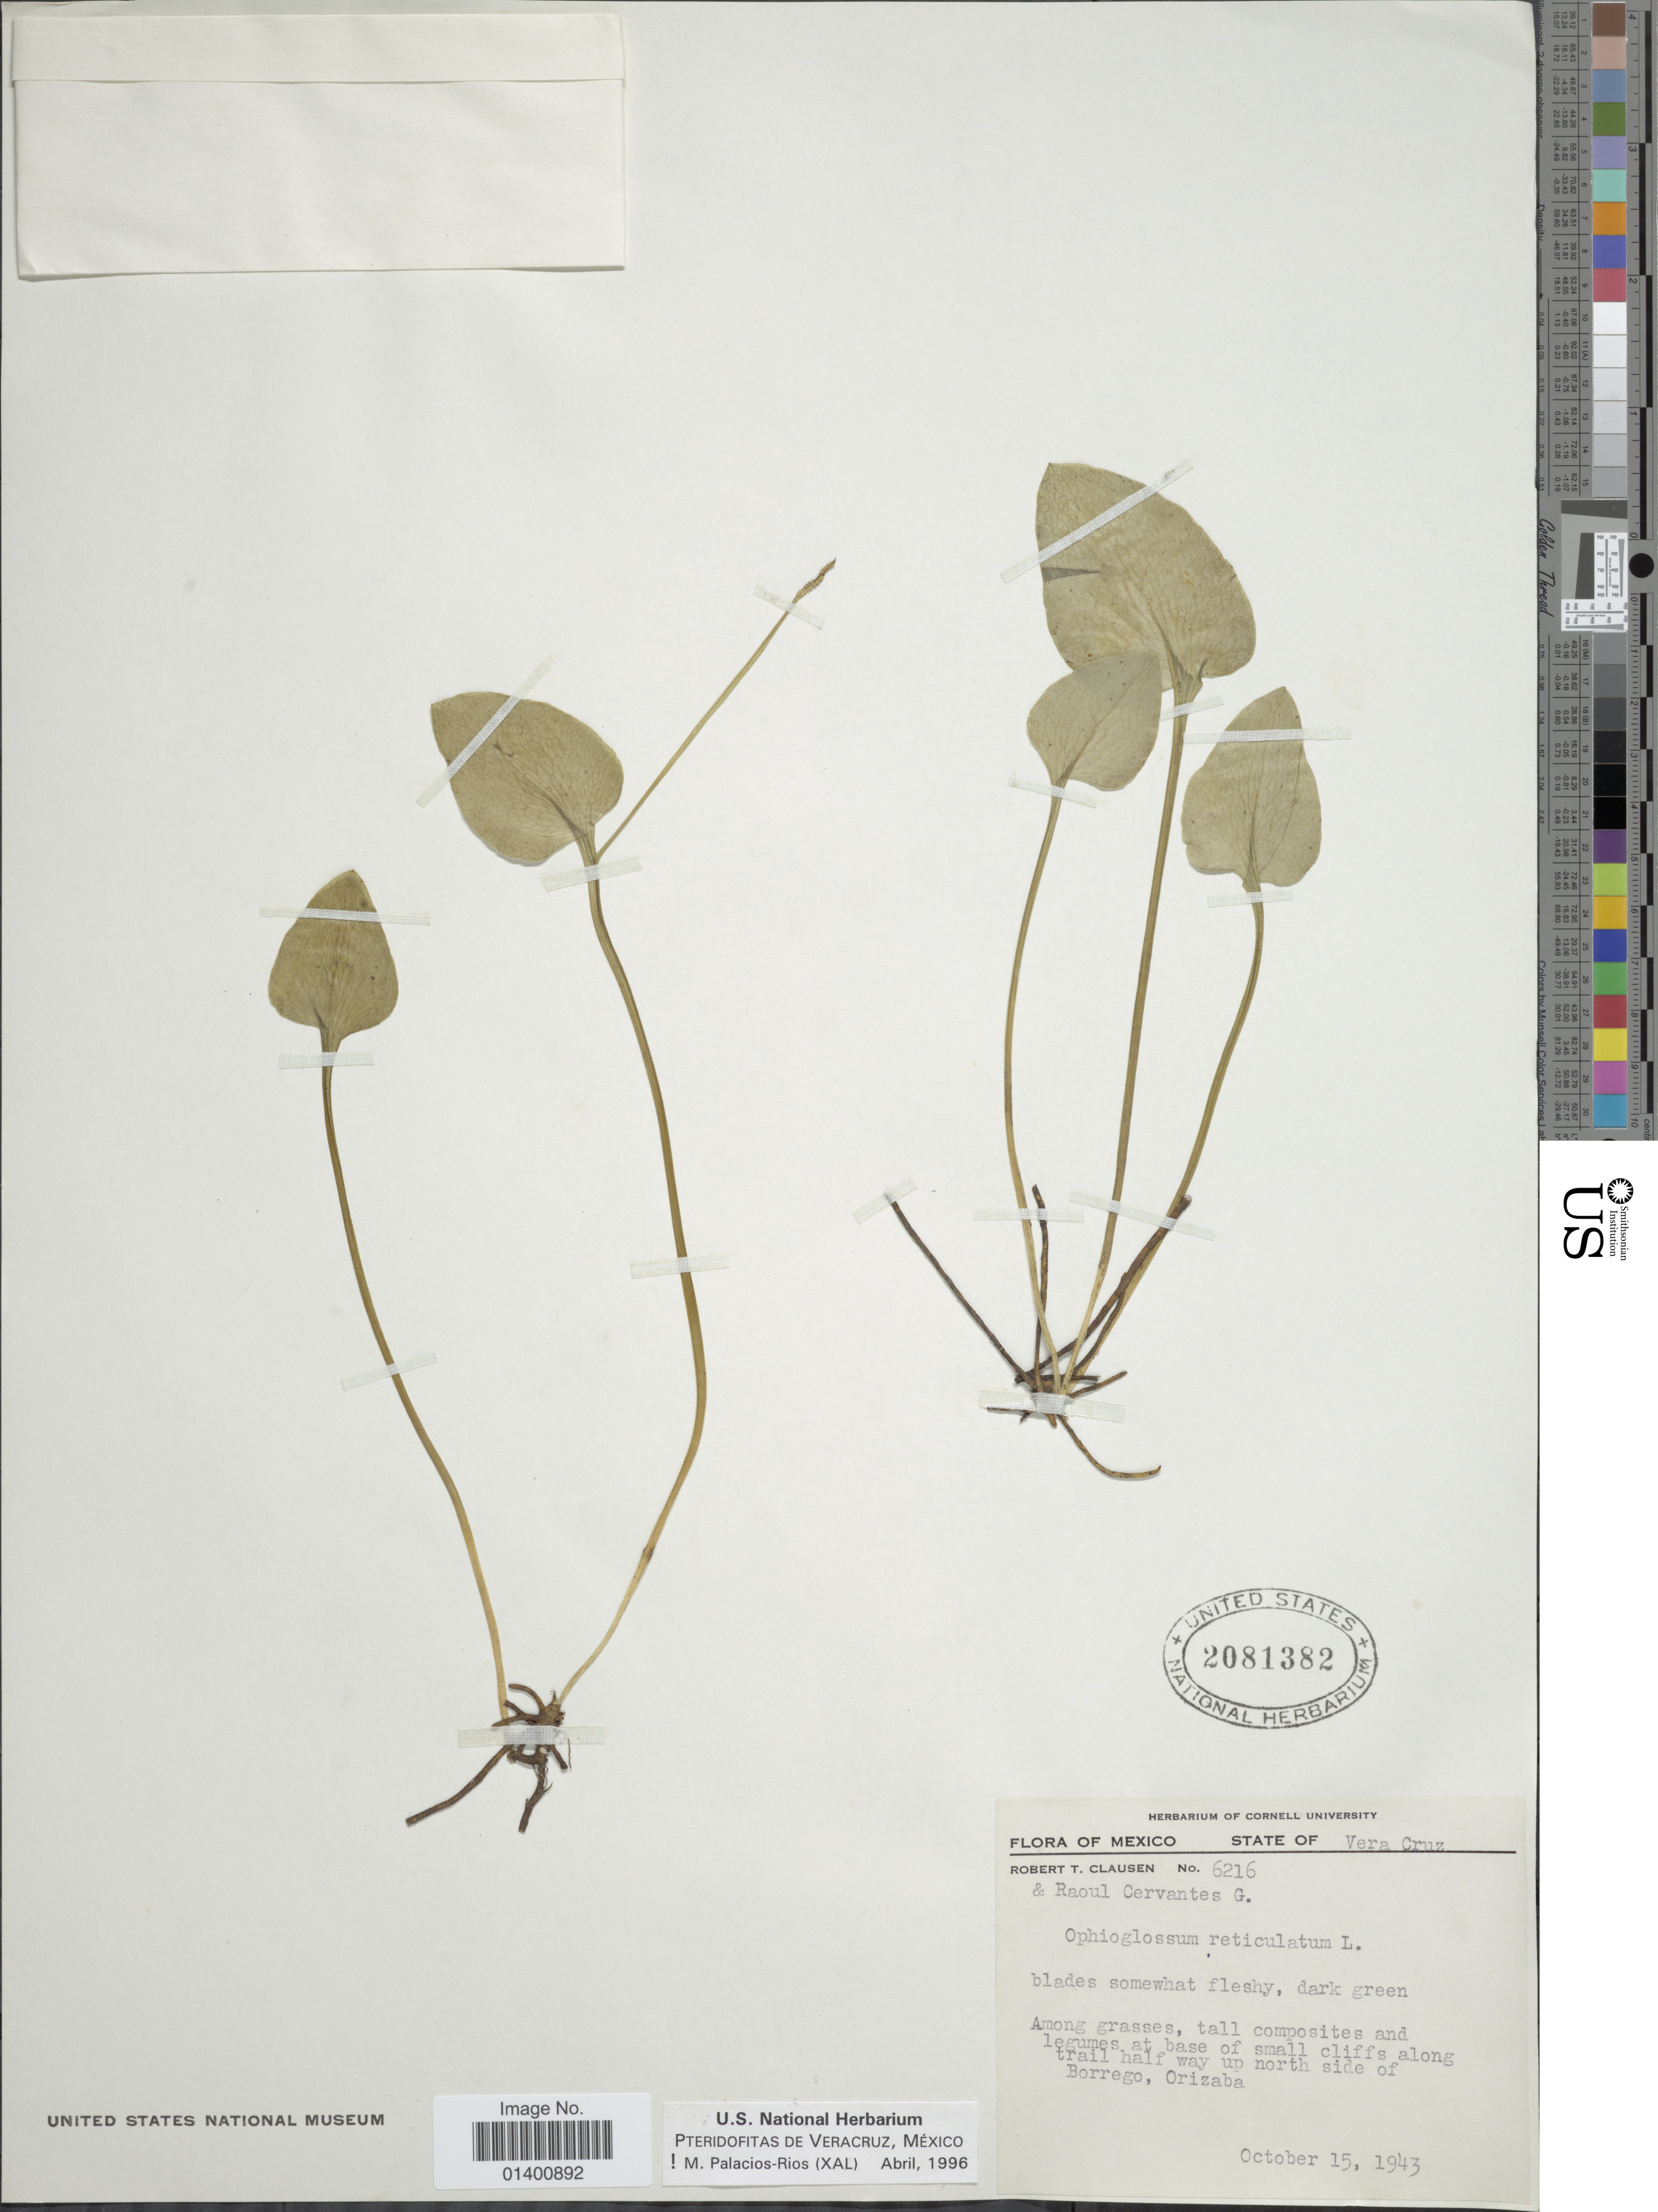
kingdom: Plantae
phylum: Tracheophyta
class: Polypodiopsida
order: Ophioglossales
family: Ophioglossaceae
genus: Ophioglossum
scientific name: Ophioglossum reticulatum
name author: L.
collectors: R. T. Clausen & R. Cervantes G.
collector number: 6216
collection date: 1943-10-15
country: Mexico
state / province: Veracruz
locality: Vera Cruz, along trail half way up north side of Borrego, Orizaba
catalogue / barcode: US 2081382